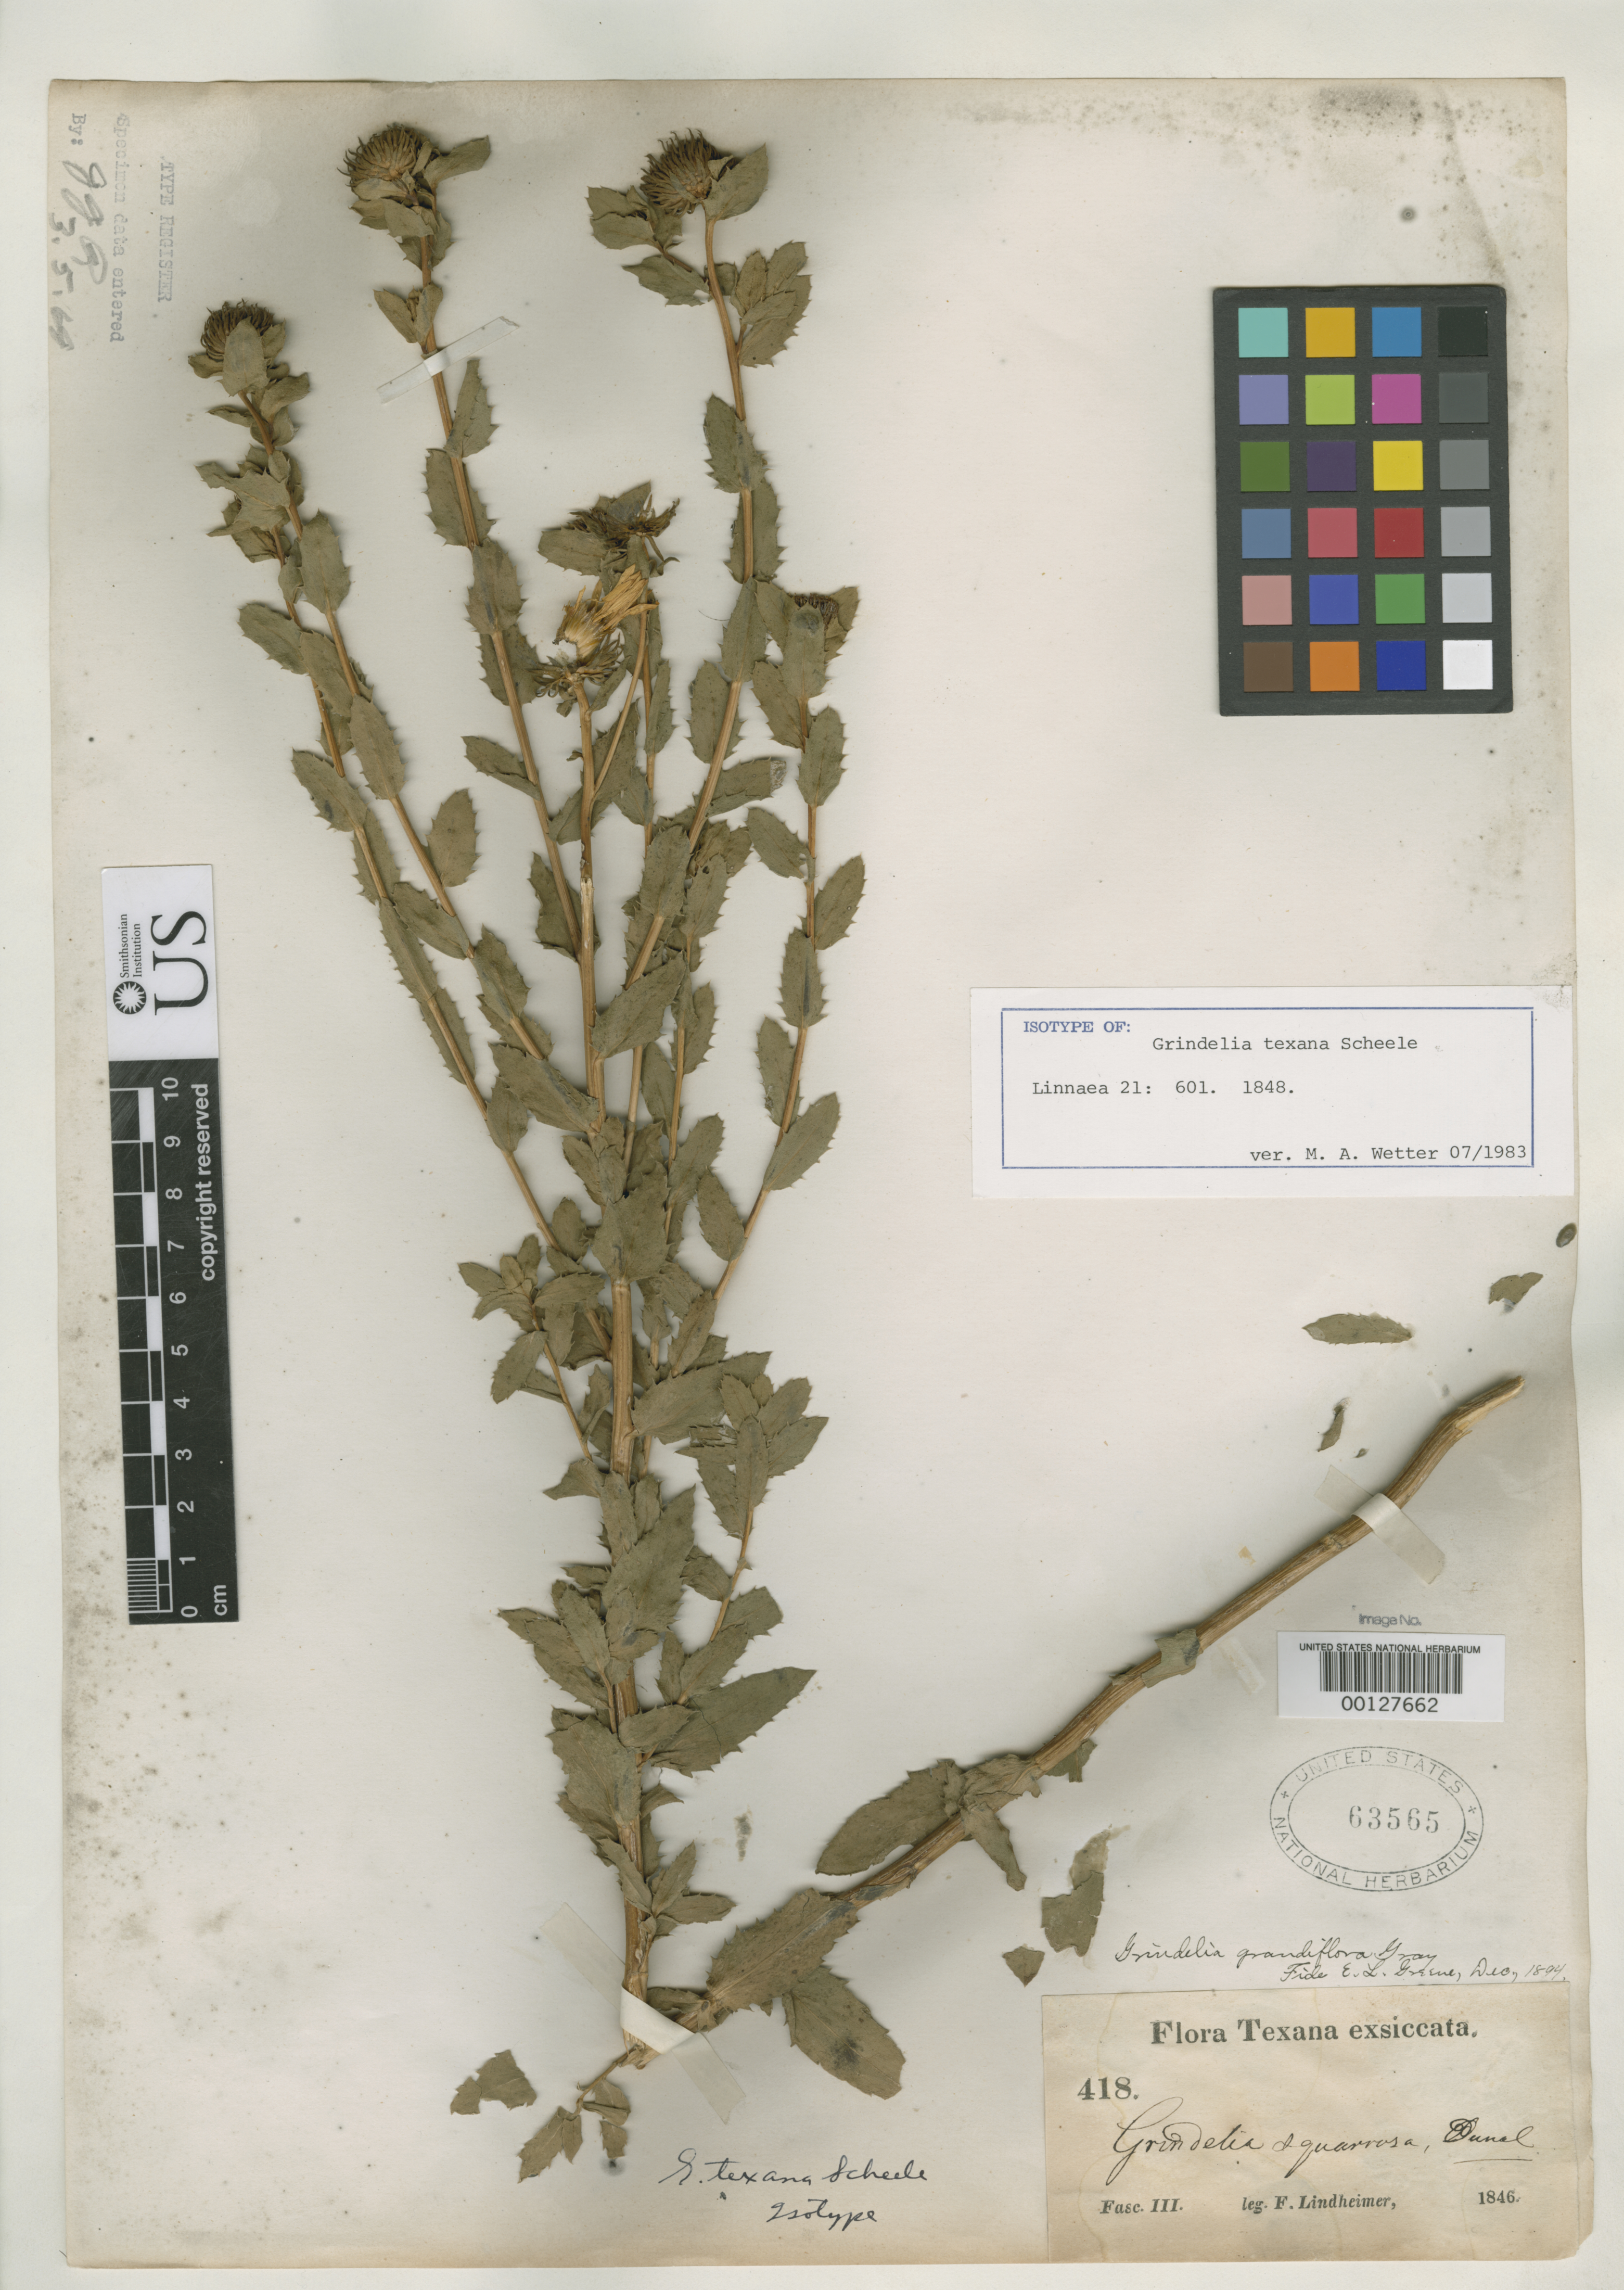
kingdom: Plantae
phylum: Tracheophyta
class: Magnoliopsida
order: Asterales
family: Asteraceae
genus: Grindelia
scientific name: Grindelia texana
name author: Scheele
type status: Isotype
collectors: F. J. Lindheimer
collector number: III 418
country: United States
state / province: Texas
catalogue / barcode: US 63565